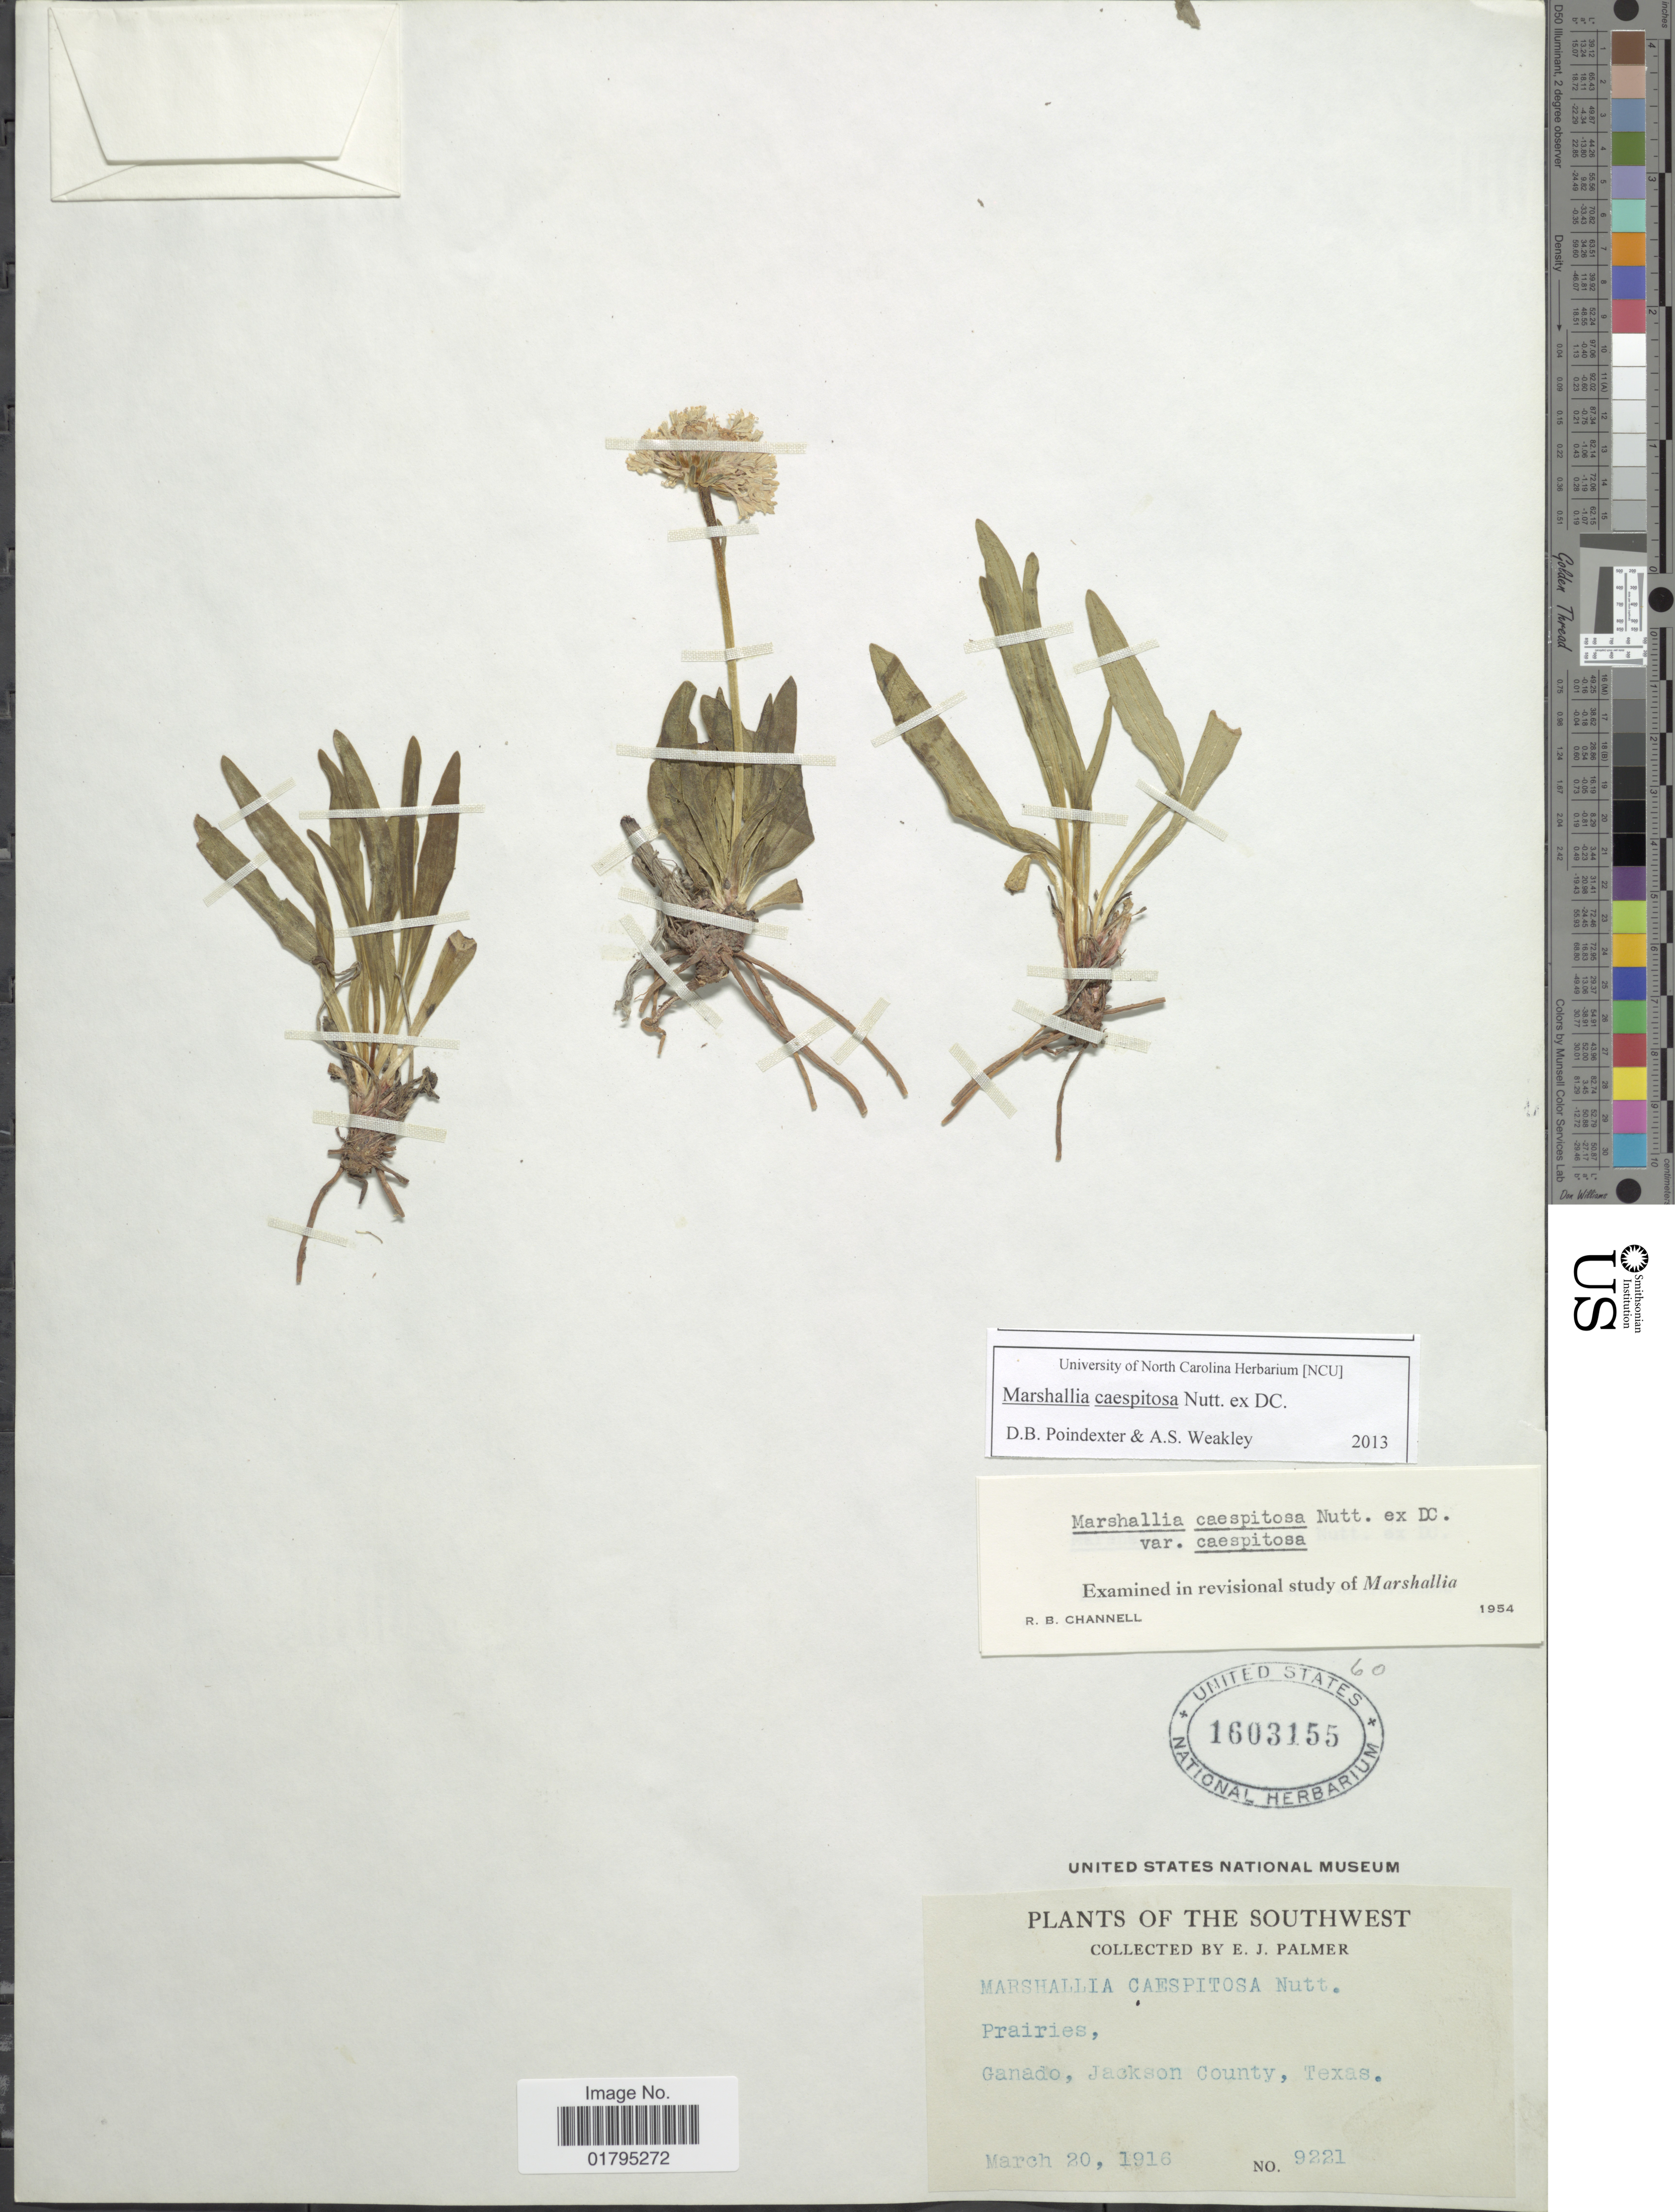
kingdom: Plantae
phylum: Tracheophyta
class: Magnoliopsida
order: Asterales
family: Asteraceae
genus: Marshallia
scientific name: Marshallia caespitosa var. caespitosa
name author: Nutt. ex DC.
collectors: E. J. Palmer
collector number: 9221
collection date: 1916-03-20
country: United States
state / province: Texas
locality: Ganado, Jackson County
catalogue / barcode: US 1603155